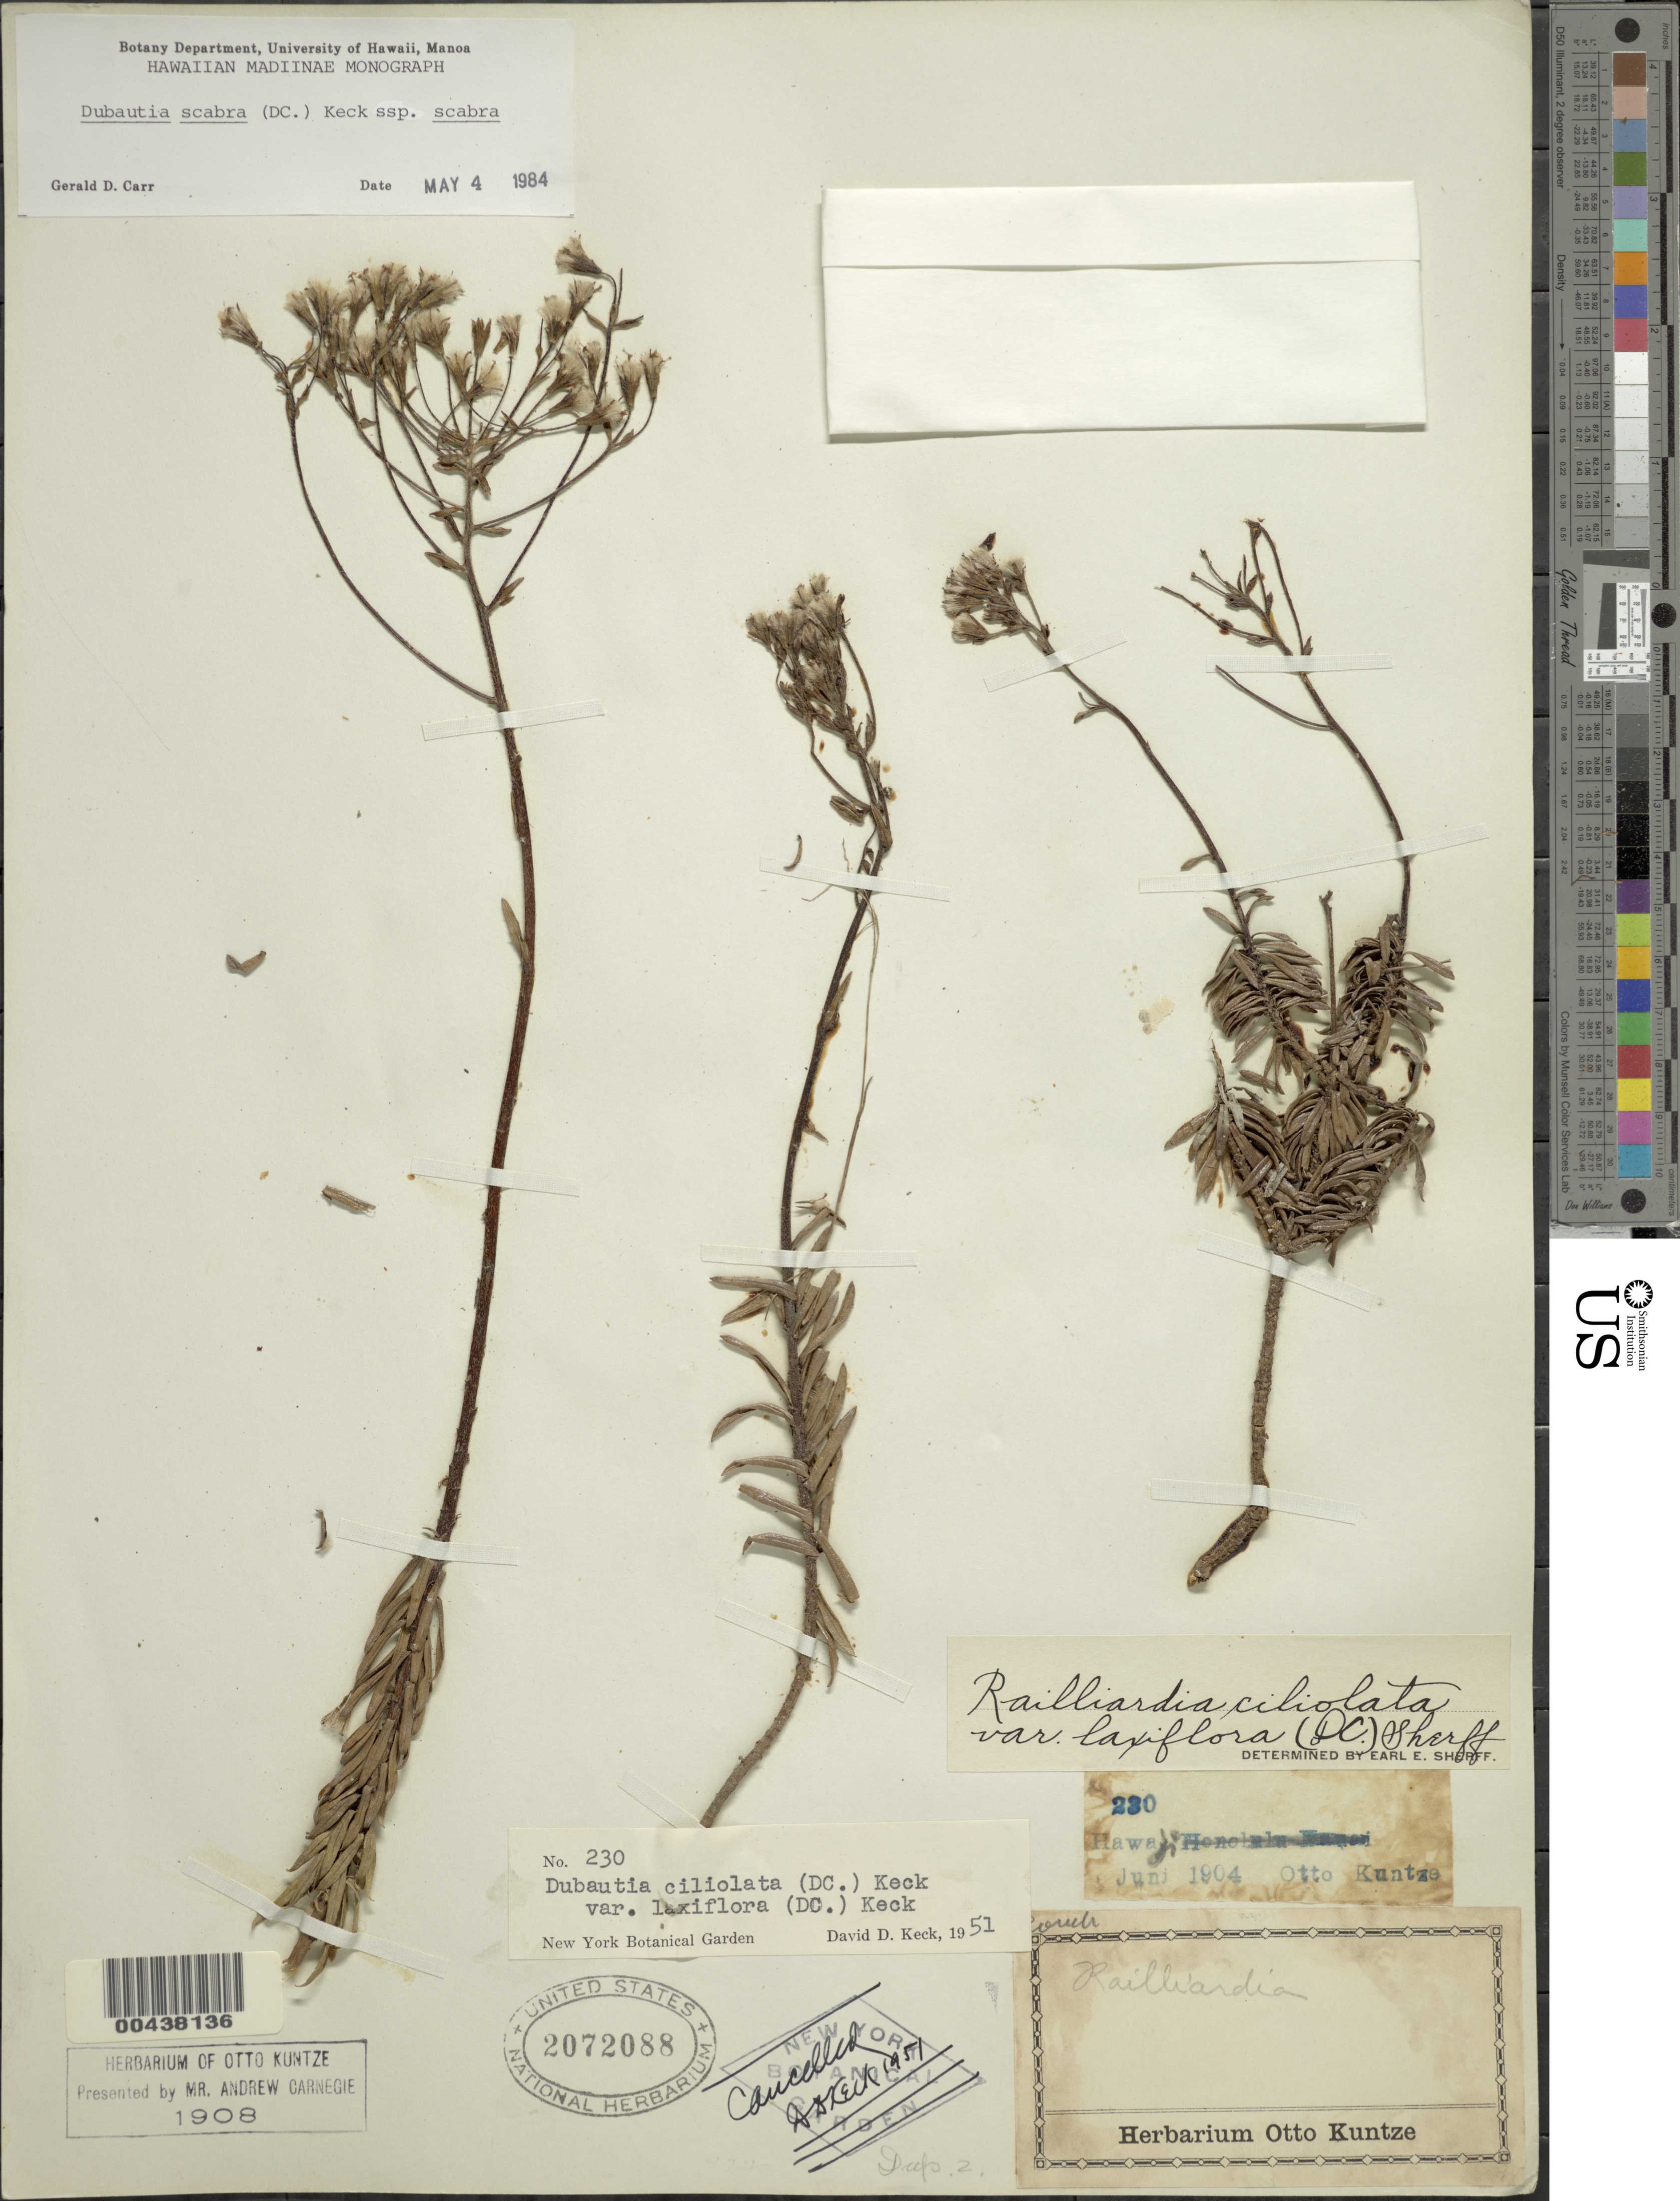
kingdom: Plantae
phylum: Tracheophyta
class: Magnoliopsida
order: Asterales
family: Asteraceae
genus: Dubautia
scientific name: Dubautia scabra subsp. scabra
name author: (DC.) D.D. Keck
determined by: Carr, G. D.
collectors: C.E.O. Kuntze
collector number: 230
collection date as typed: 1904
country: United States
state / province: Hawaii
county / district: Honolulu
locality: Honolulu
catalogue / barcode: US 2072088